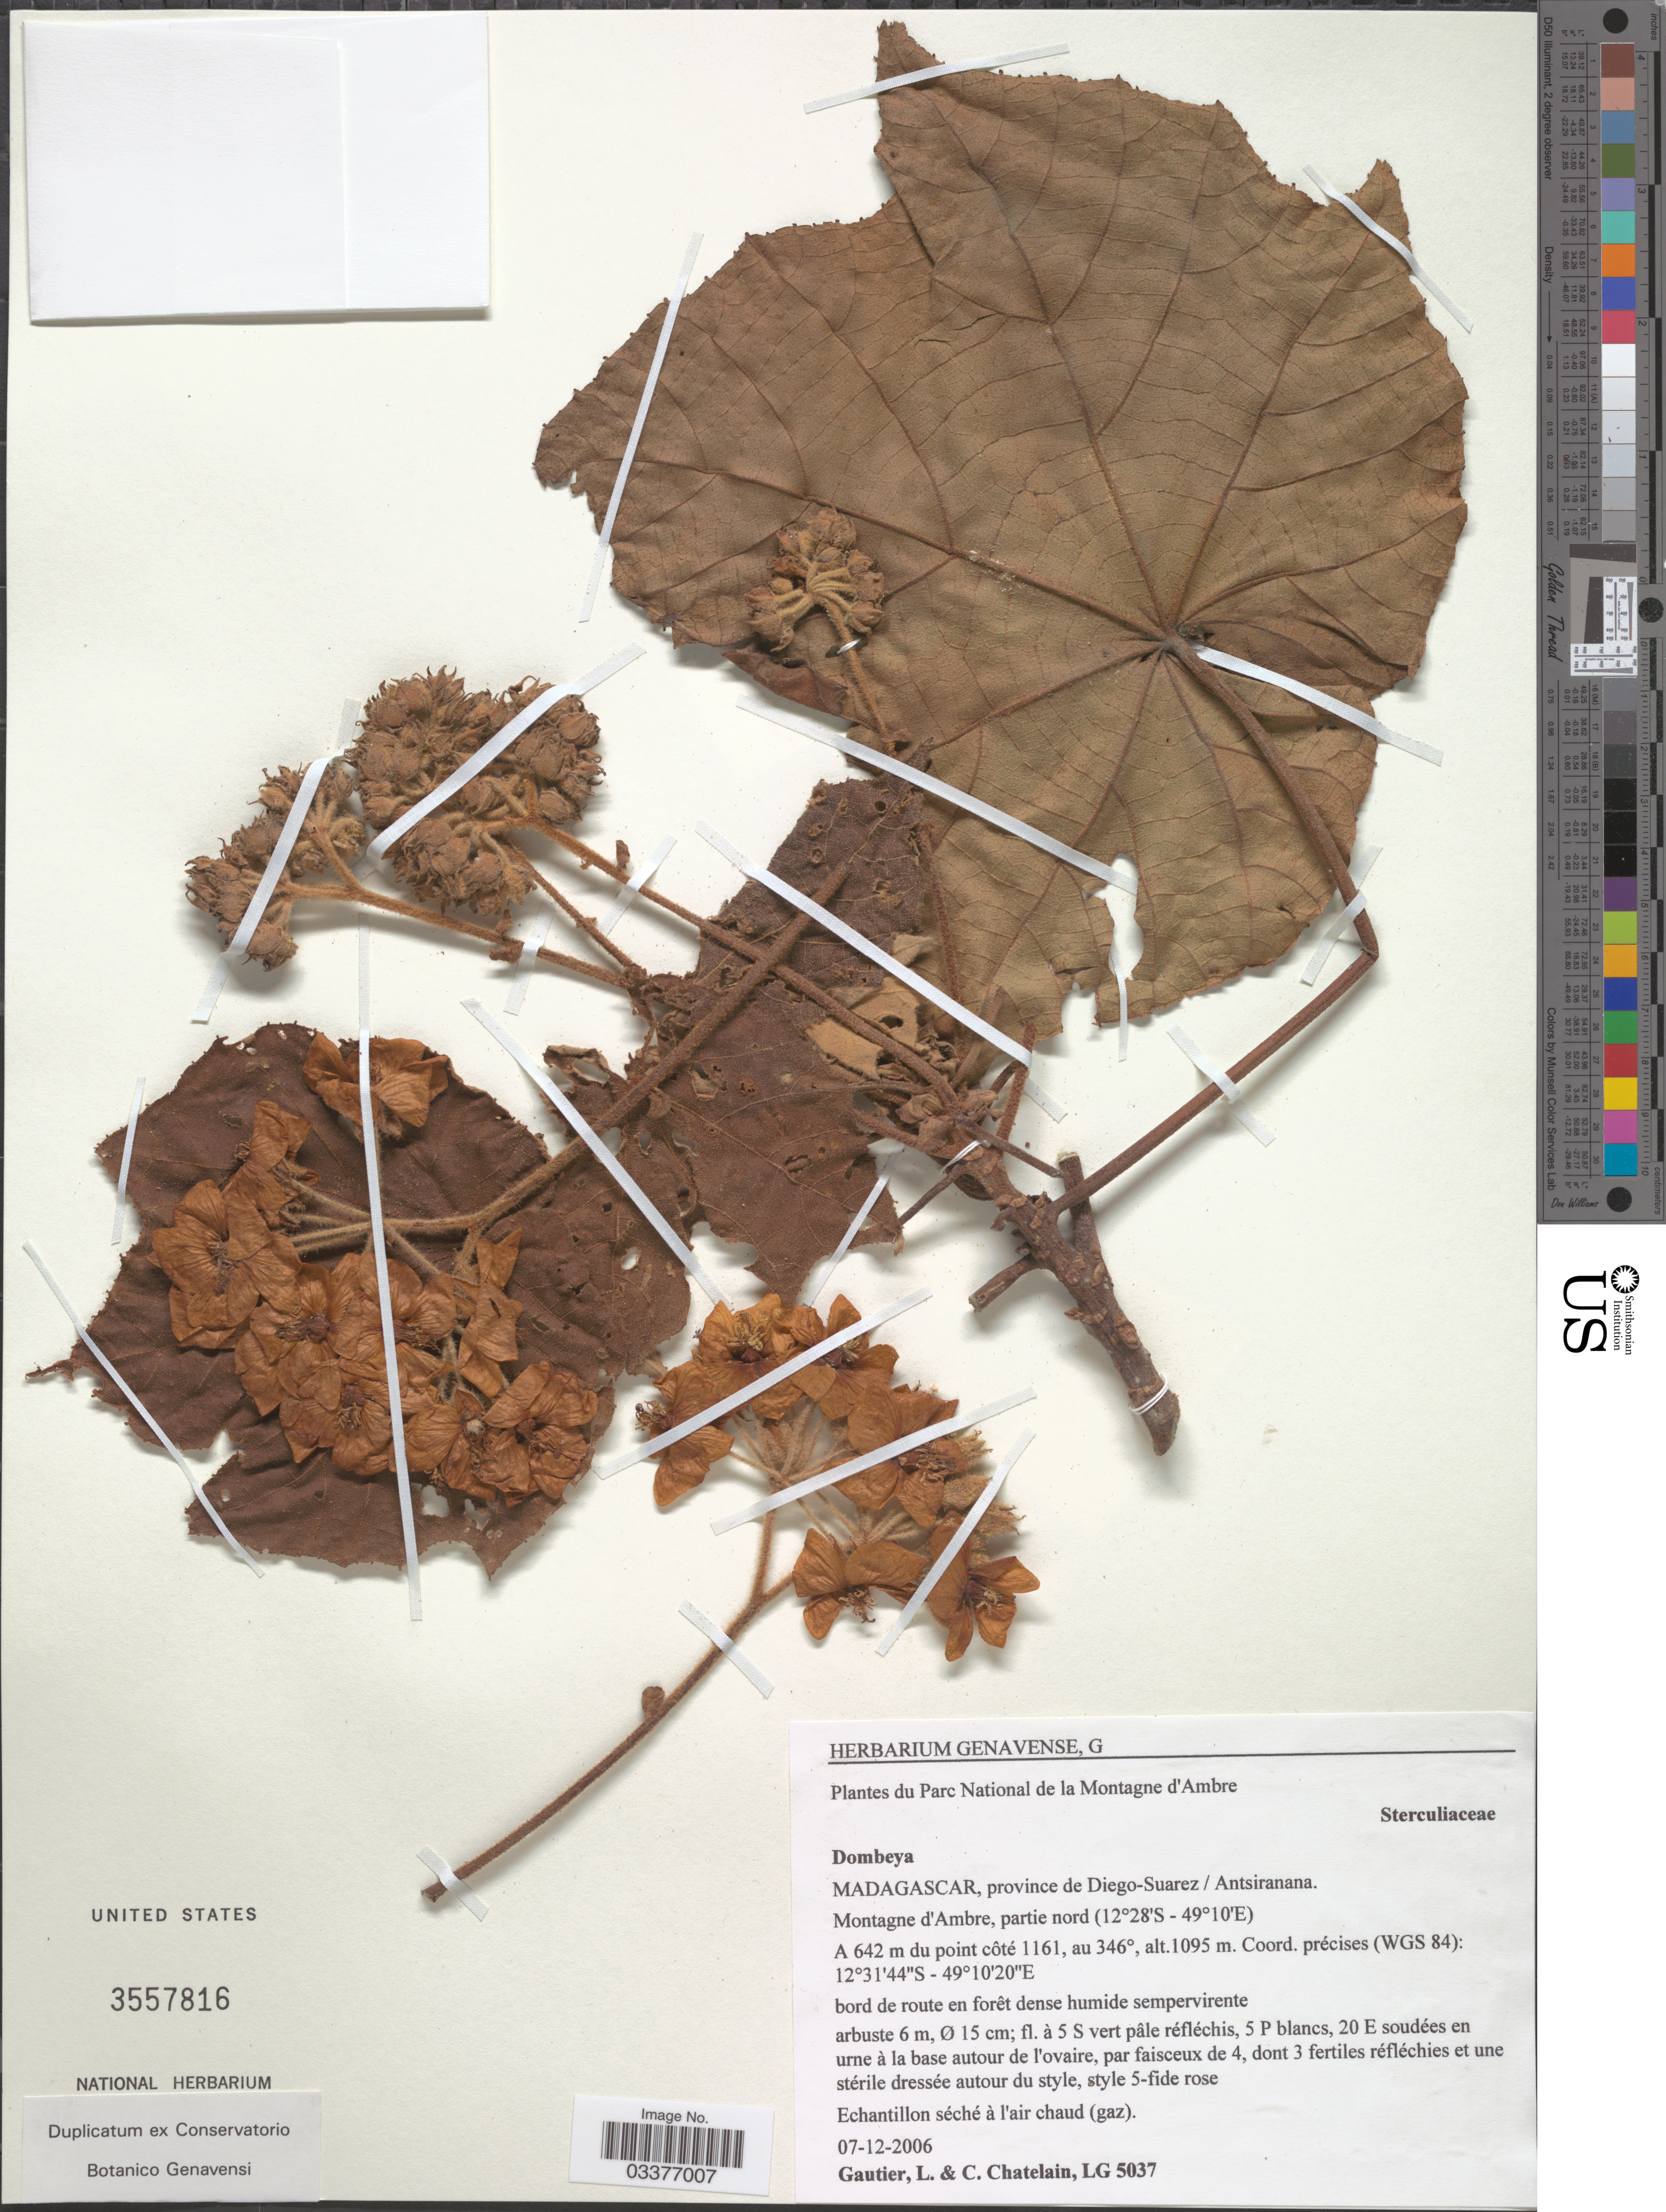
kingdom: Plantae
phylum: Tracheophyta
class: Magnoliopsida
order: Malvales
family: Malvaceae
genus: Dombeya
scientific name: Dombeya sp.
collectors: L. Gautier & C. Chatelain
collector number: LG 5037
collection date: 2006-12-07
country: Madagascar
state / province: Diana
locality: Province de Diego-Suarez, Montagne d'Ambre, partie nord. A 642 m du point côté 1161, au 346°.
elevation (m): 1095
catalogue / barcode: US 3557816